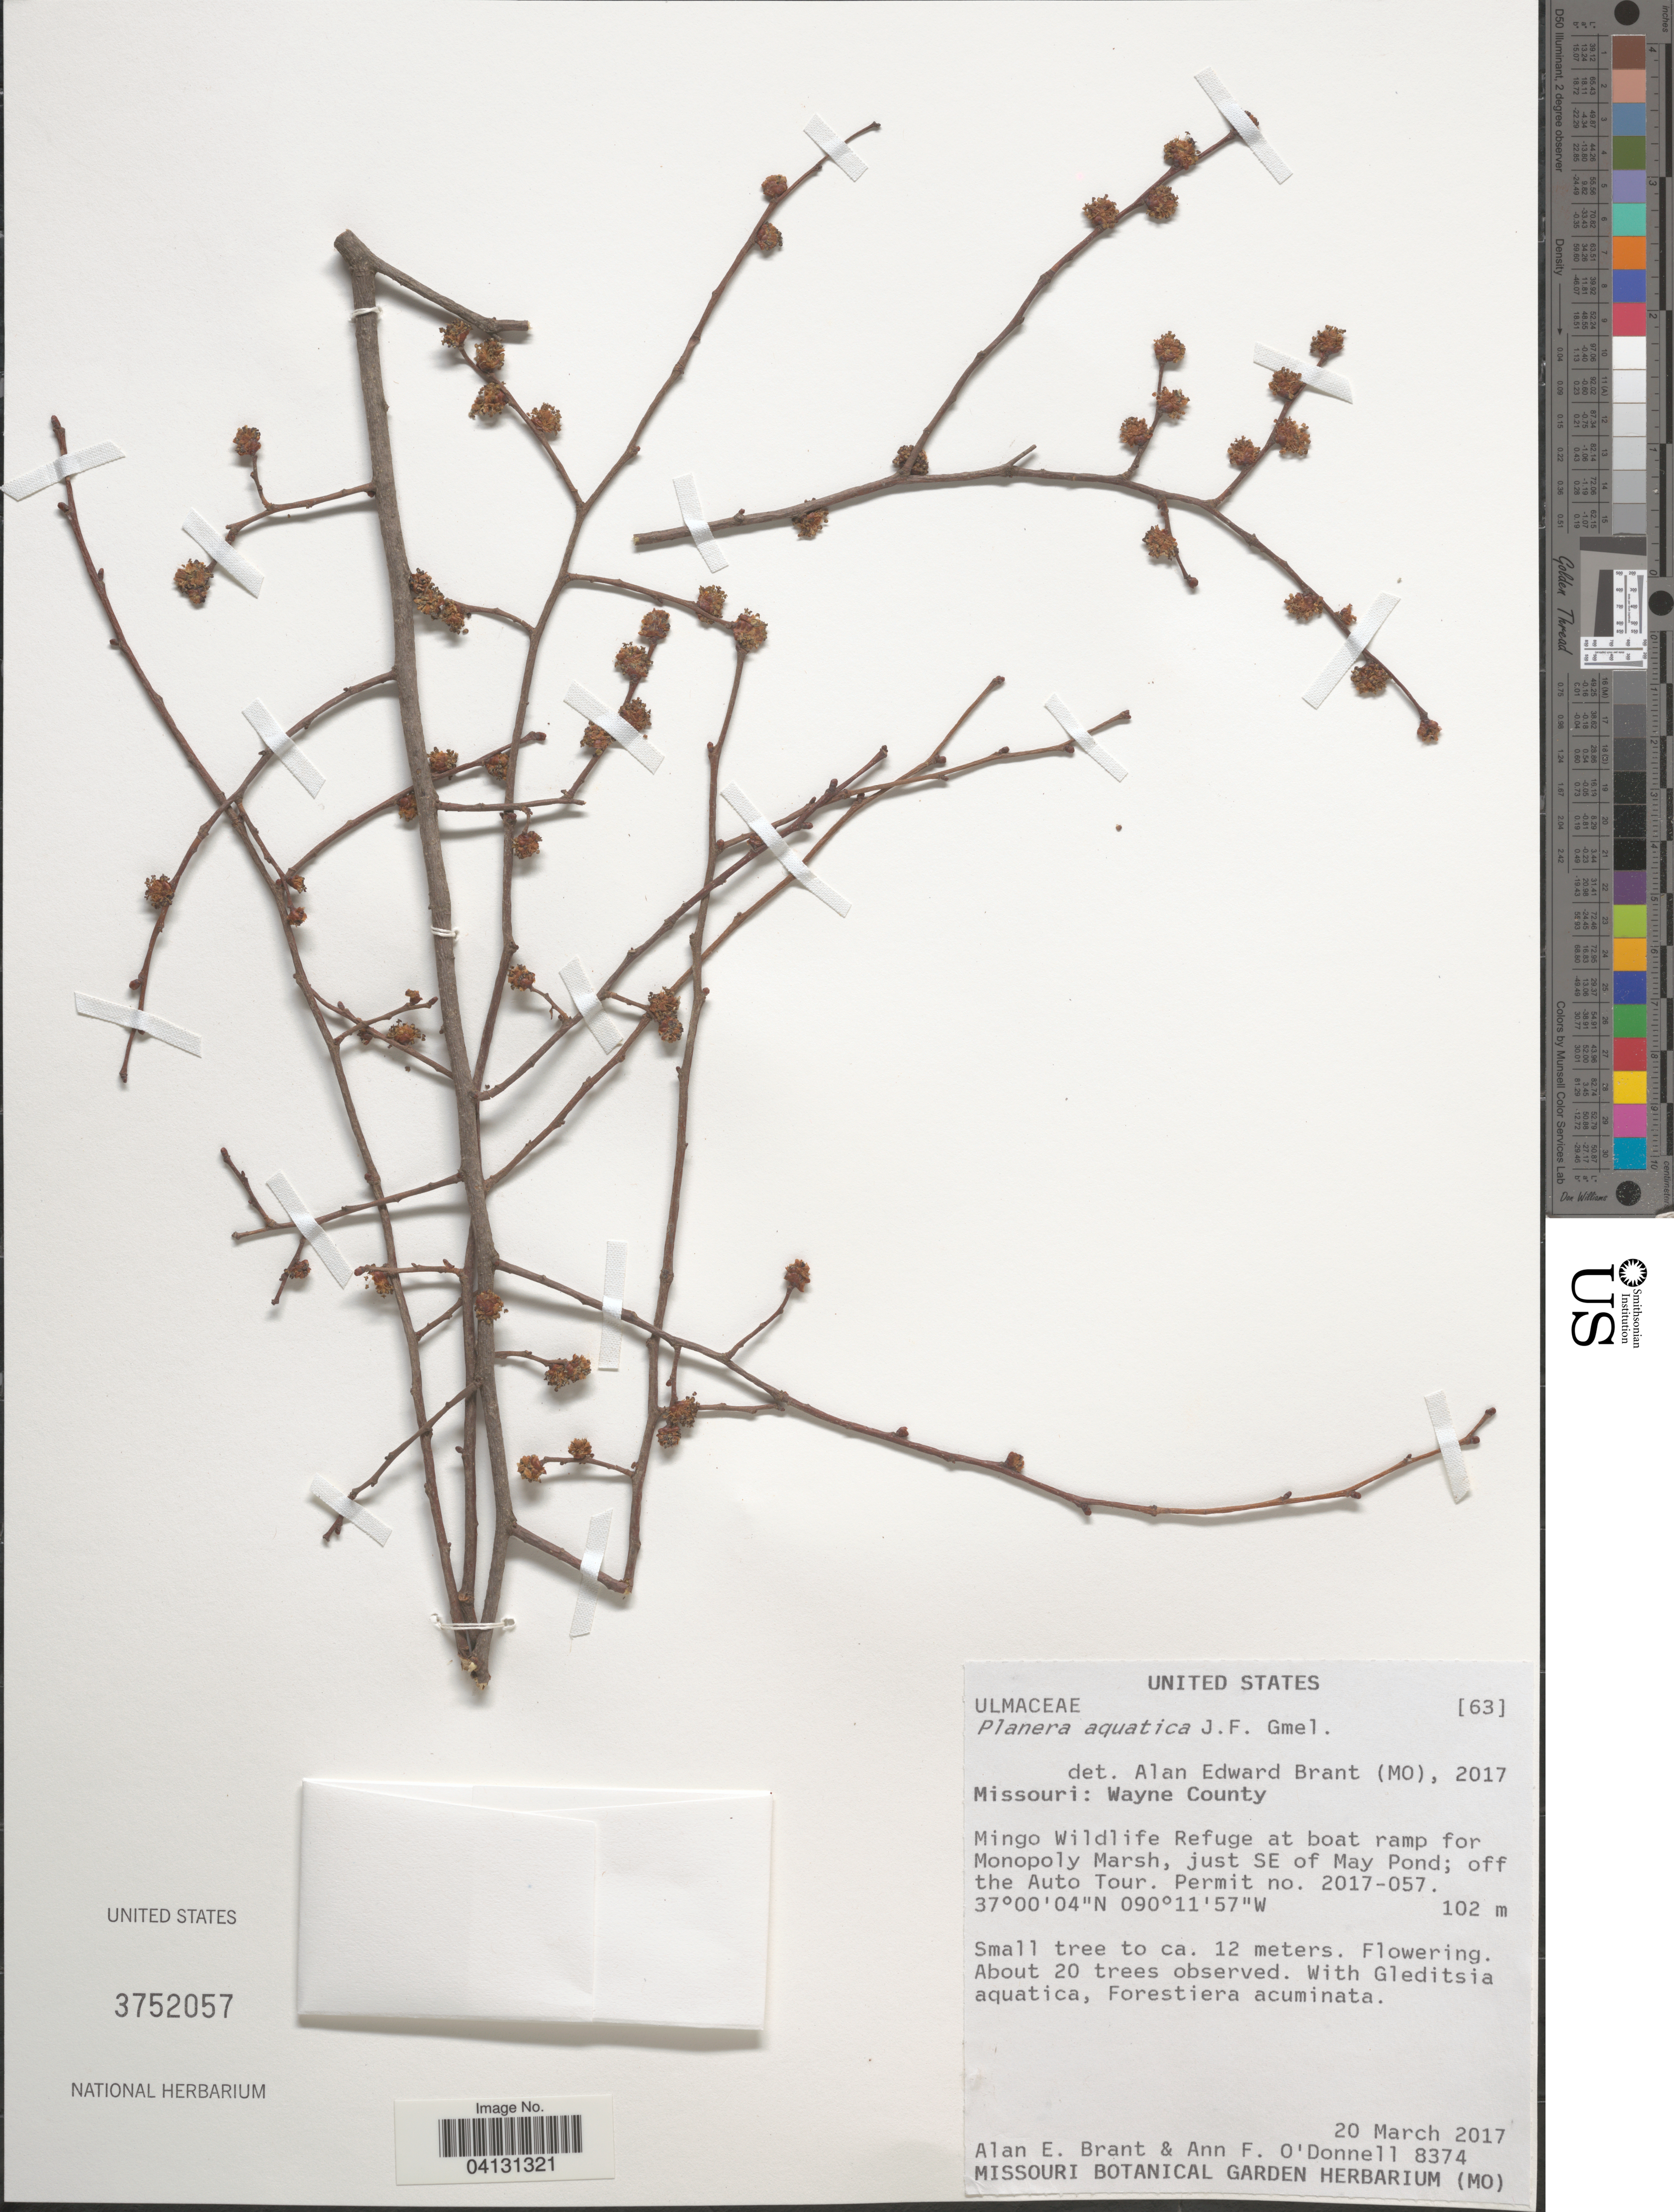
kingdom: Plantae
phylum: Tracheophyta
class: Magnoliopsida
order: Rosales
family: Ulmaceae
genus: Planera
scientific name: Planera aquatica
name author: J.F. Gmel.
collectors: A. Brant & A. O'Donnell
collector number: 8374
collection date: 2017-03-20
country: United States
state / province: Missouri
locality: Wayne County. Mingo Wildlife Refuge at boat ramp for Monopoly Marsh, just SE of May Pond; off the Auto Tour. Permit no. 2017-057.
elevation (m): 102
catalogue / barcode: US 3752057